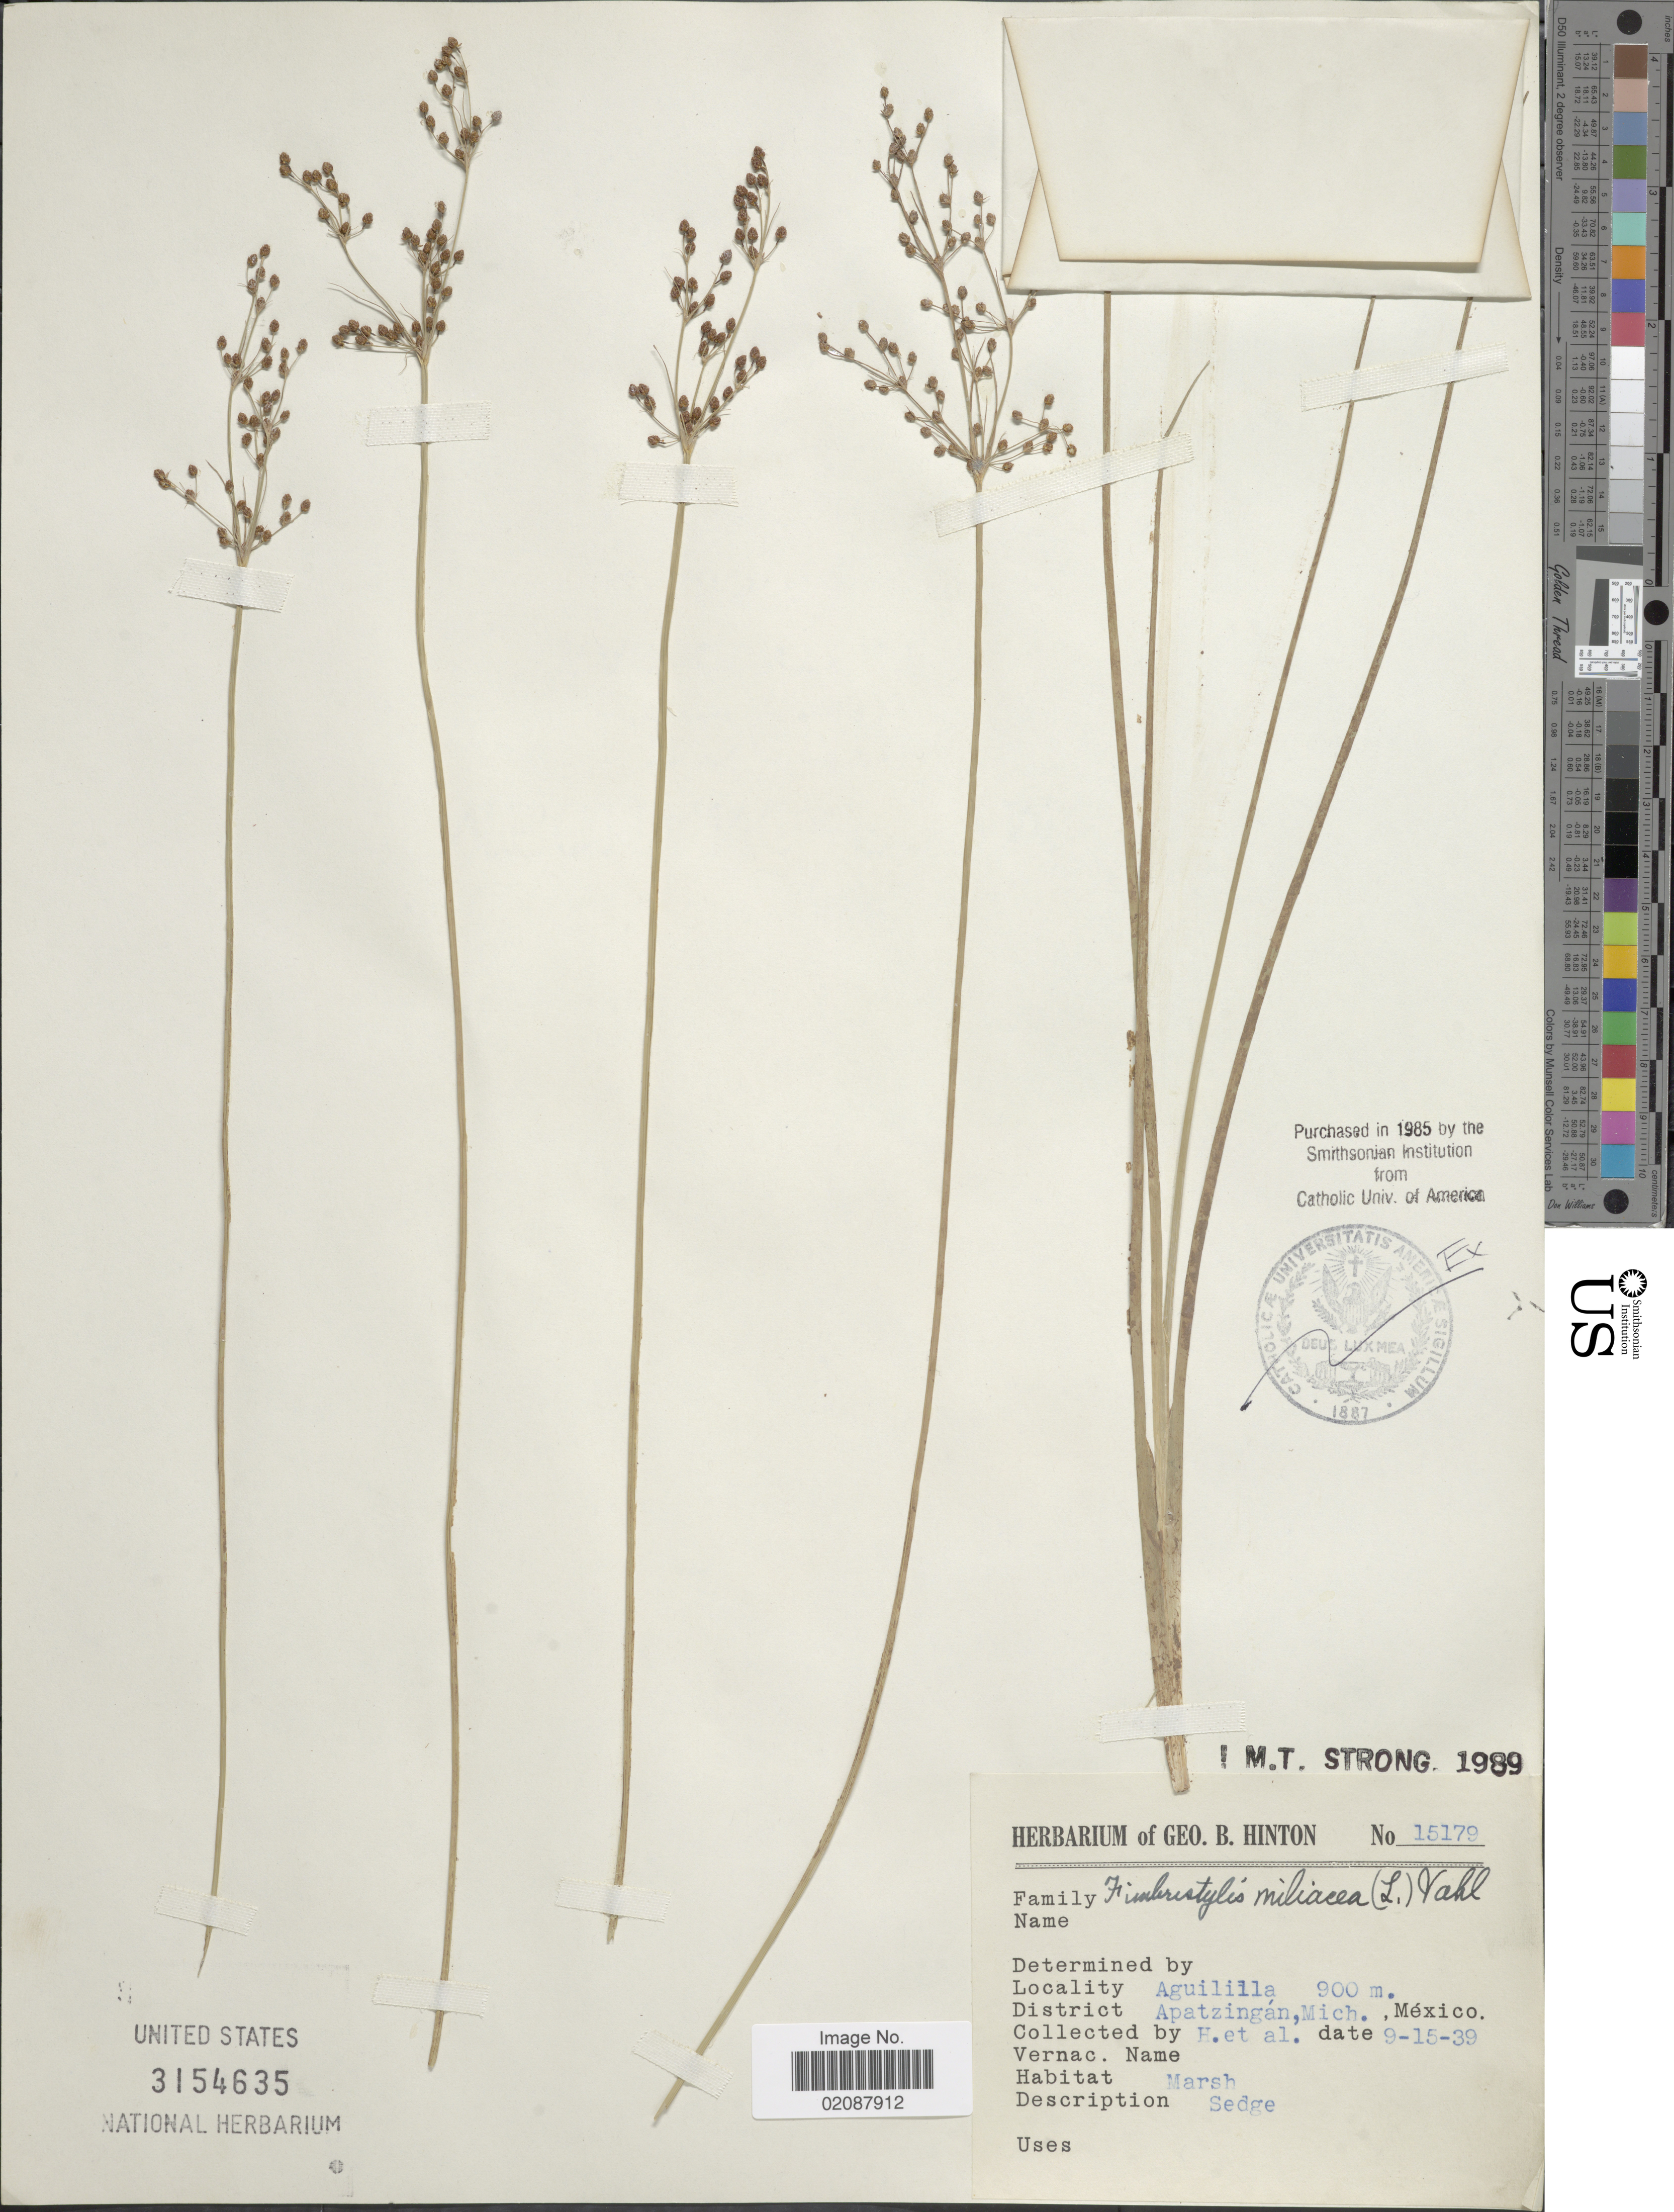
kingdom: Plantae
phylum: Tracheophyta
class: Liliopsida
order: Poales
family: Cyperaceae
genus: Fimbristylis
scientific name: Fimbristylis littoralis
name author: Gaudich.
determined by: Strong, M. T., (US), Smithsonian Institution - National Museum of Natural History (UNITED STATES)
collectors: G. B. Hinton & et al.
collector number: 15179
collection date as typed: Transcribed d/m/y: 15/9/39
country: Mexico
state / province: Michoacán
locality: Aguililla. District Apatzingan, Mich.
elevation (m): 900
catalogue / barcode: US 3154635